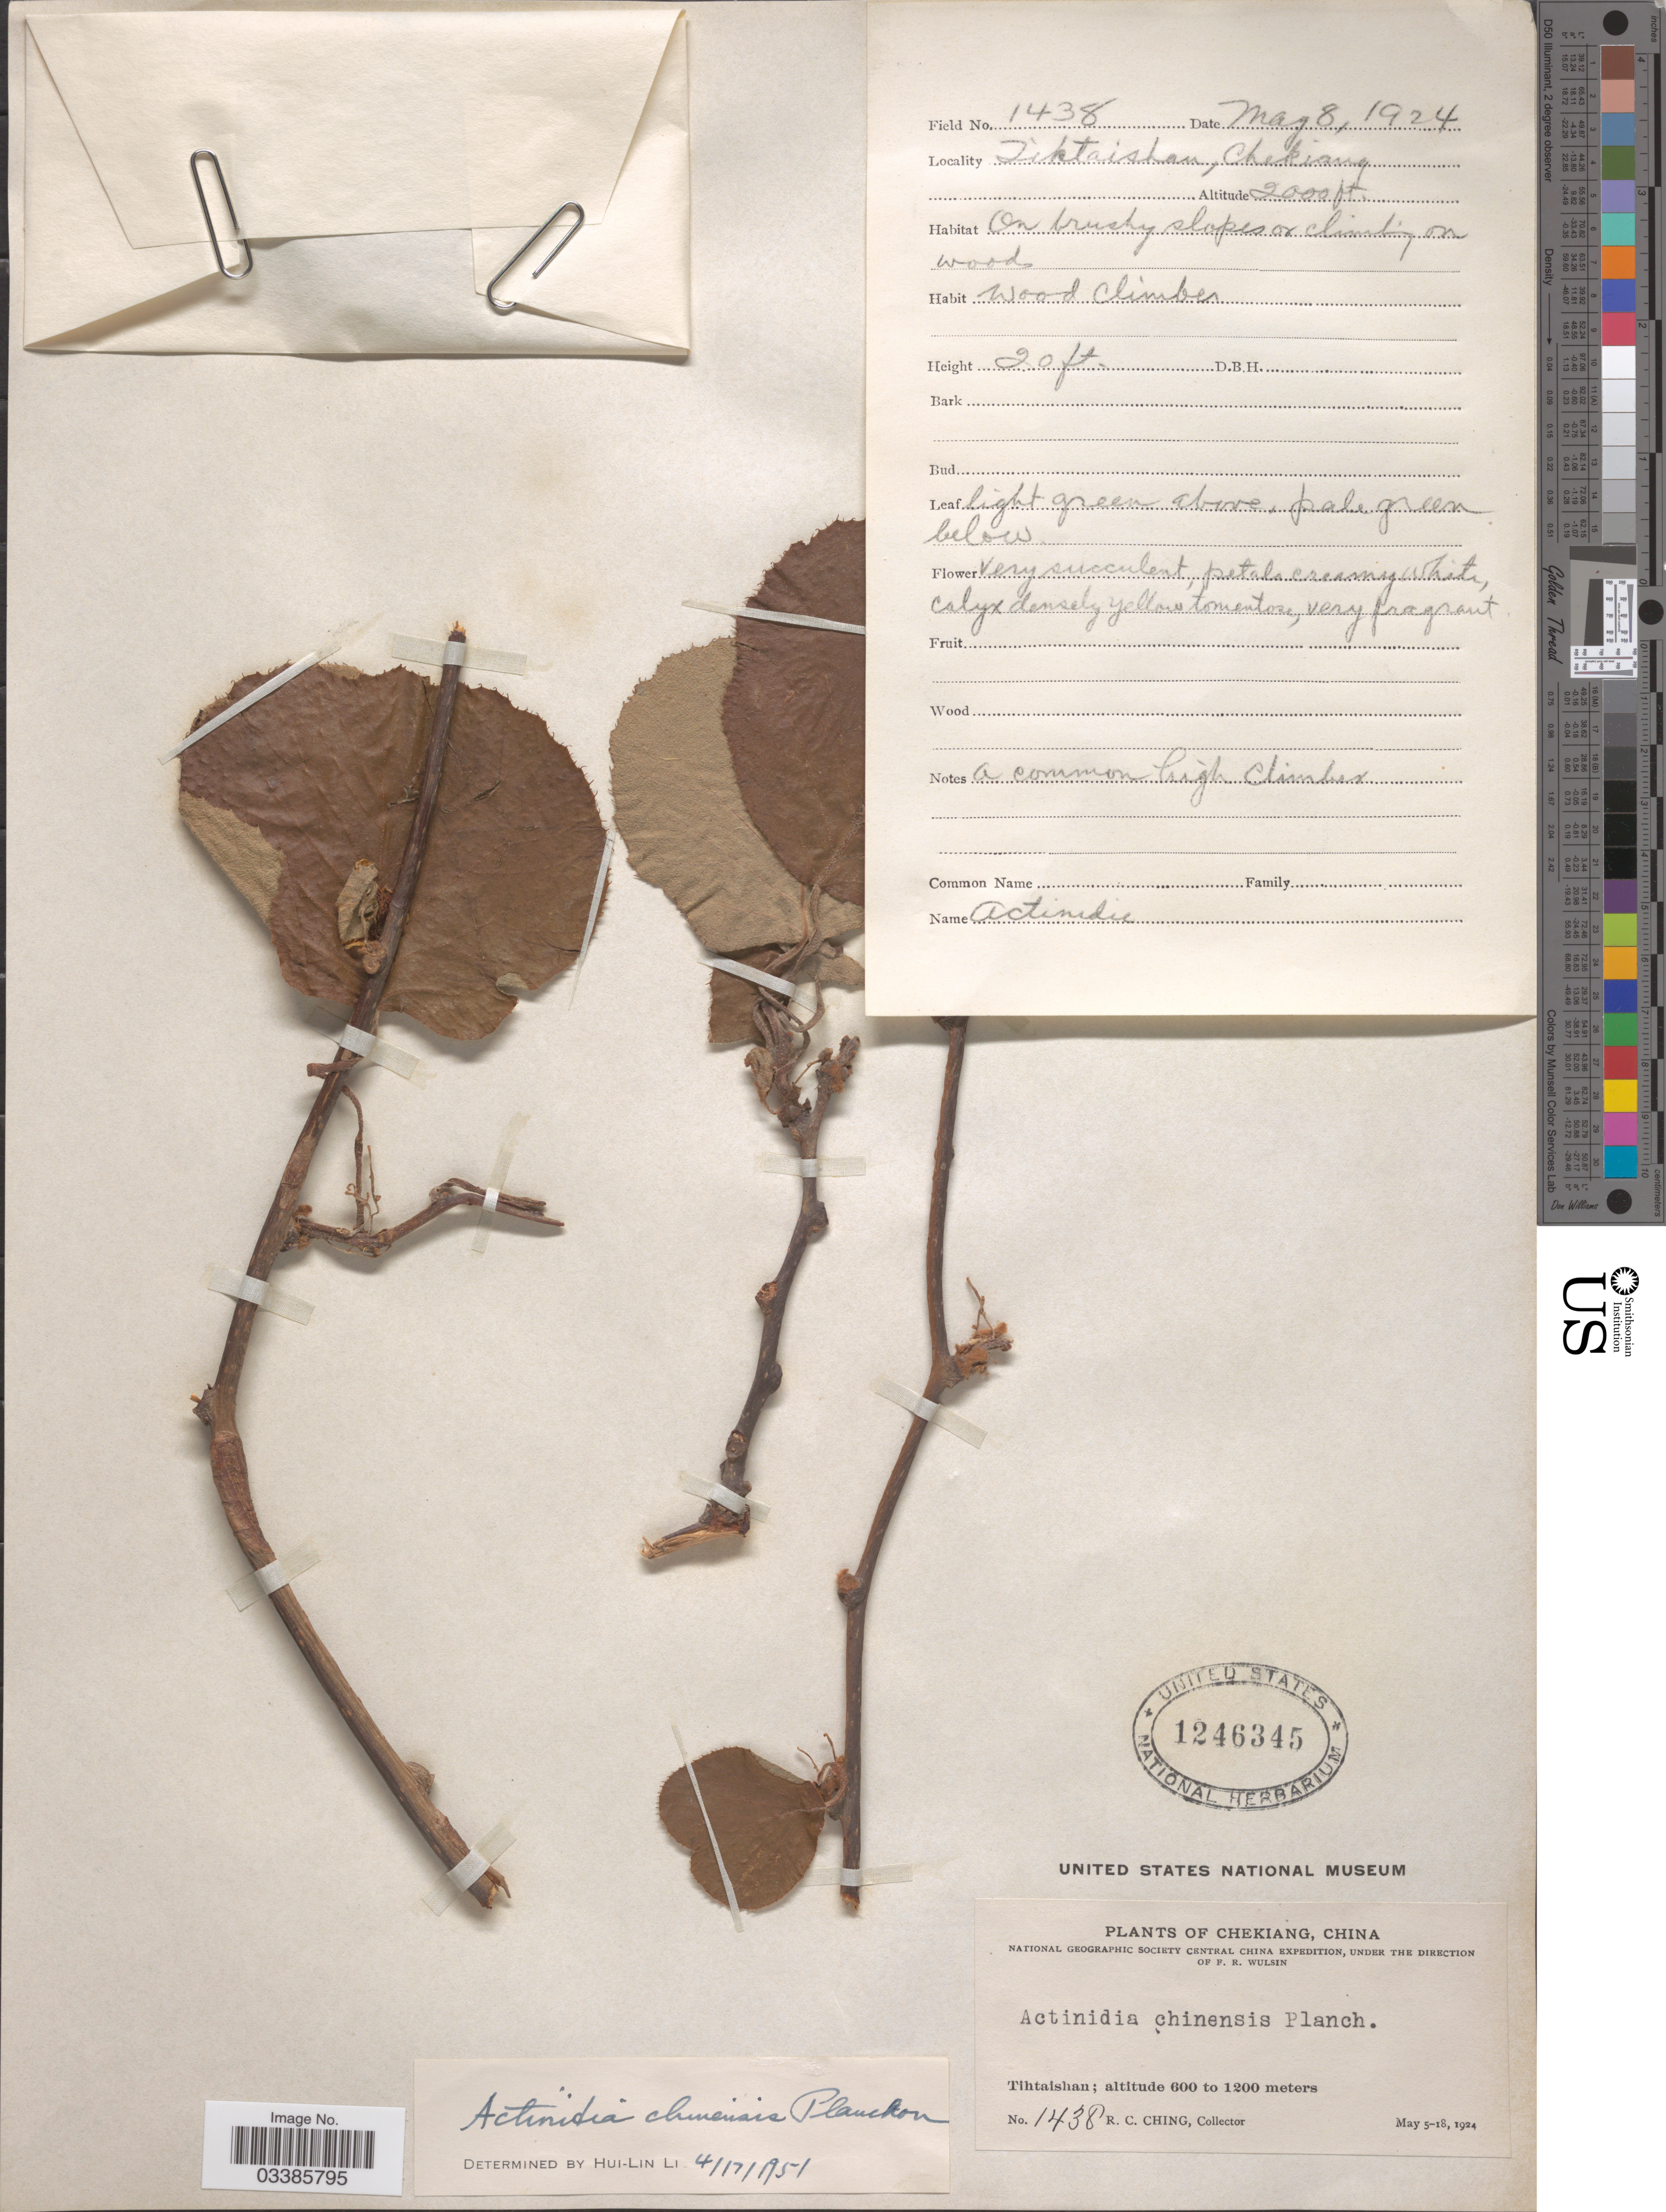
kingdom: Plantae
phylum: Tracheophyta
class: Magnoliopsida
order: Ericales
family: Actinidiaceae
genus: Actinidia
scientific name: Actinidia chinensis var. chinensis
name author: Planch.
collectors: R. C. Ching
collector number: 1438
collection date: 1924-05-08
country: China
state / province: Zhejiang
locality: Chekiang. Tihtaishan.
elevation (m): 610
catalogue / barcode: US 1246345